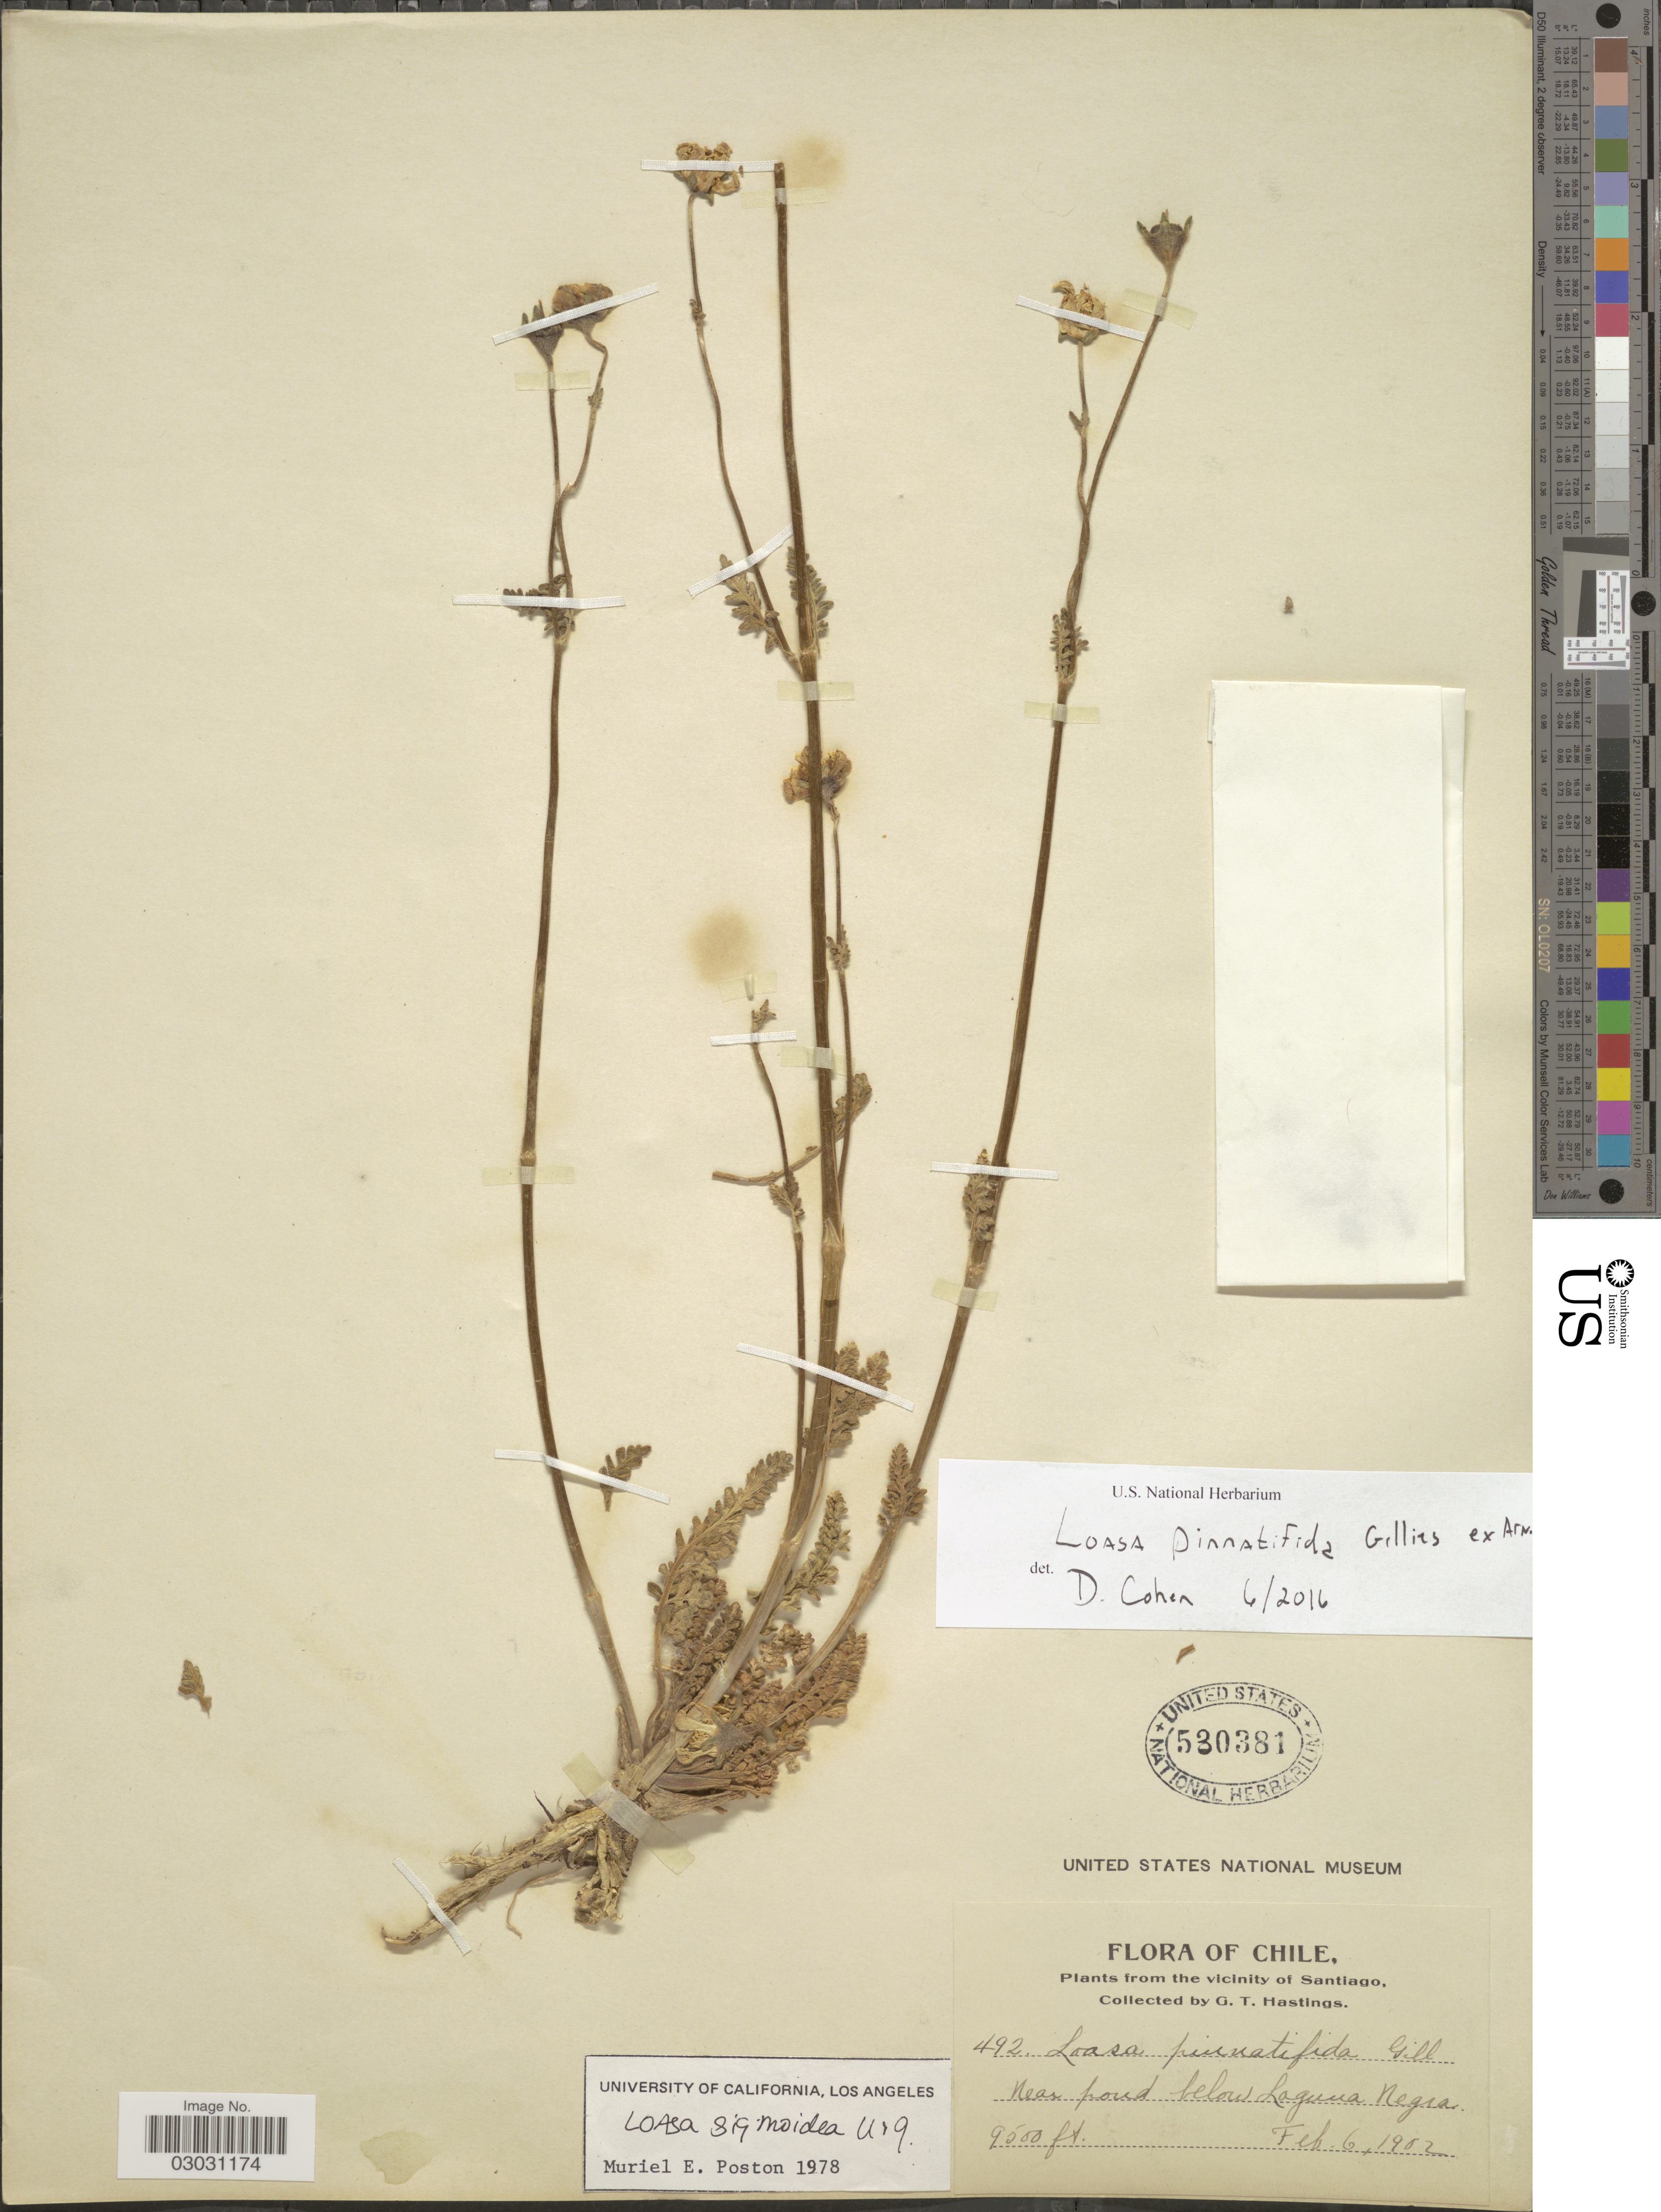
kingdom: Plantae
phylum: Tracheophyta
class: Magnoliopsida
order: Cornales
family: Loasaceae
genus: Pinnasa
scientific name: Pinnasa pinnatifida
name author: (Gillies ex Arn.) Weigend & R. H. Acuña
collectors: G. Hastings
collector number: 492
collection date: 1902-02-06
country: Chile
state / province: Región Metropolitana (RM)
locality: Vicininty of Santiago, Near pond below Laguna Negra.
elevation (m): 2896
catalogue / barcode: US 530381